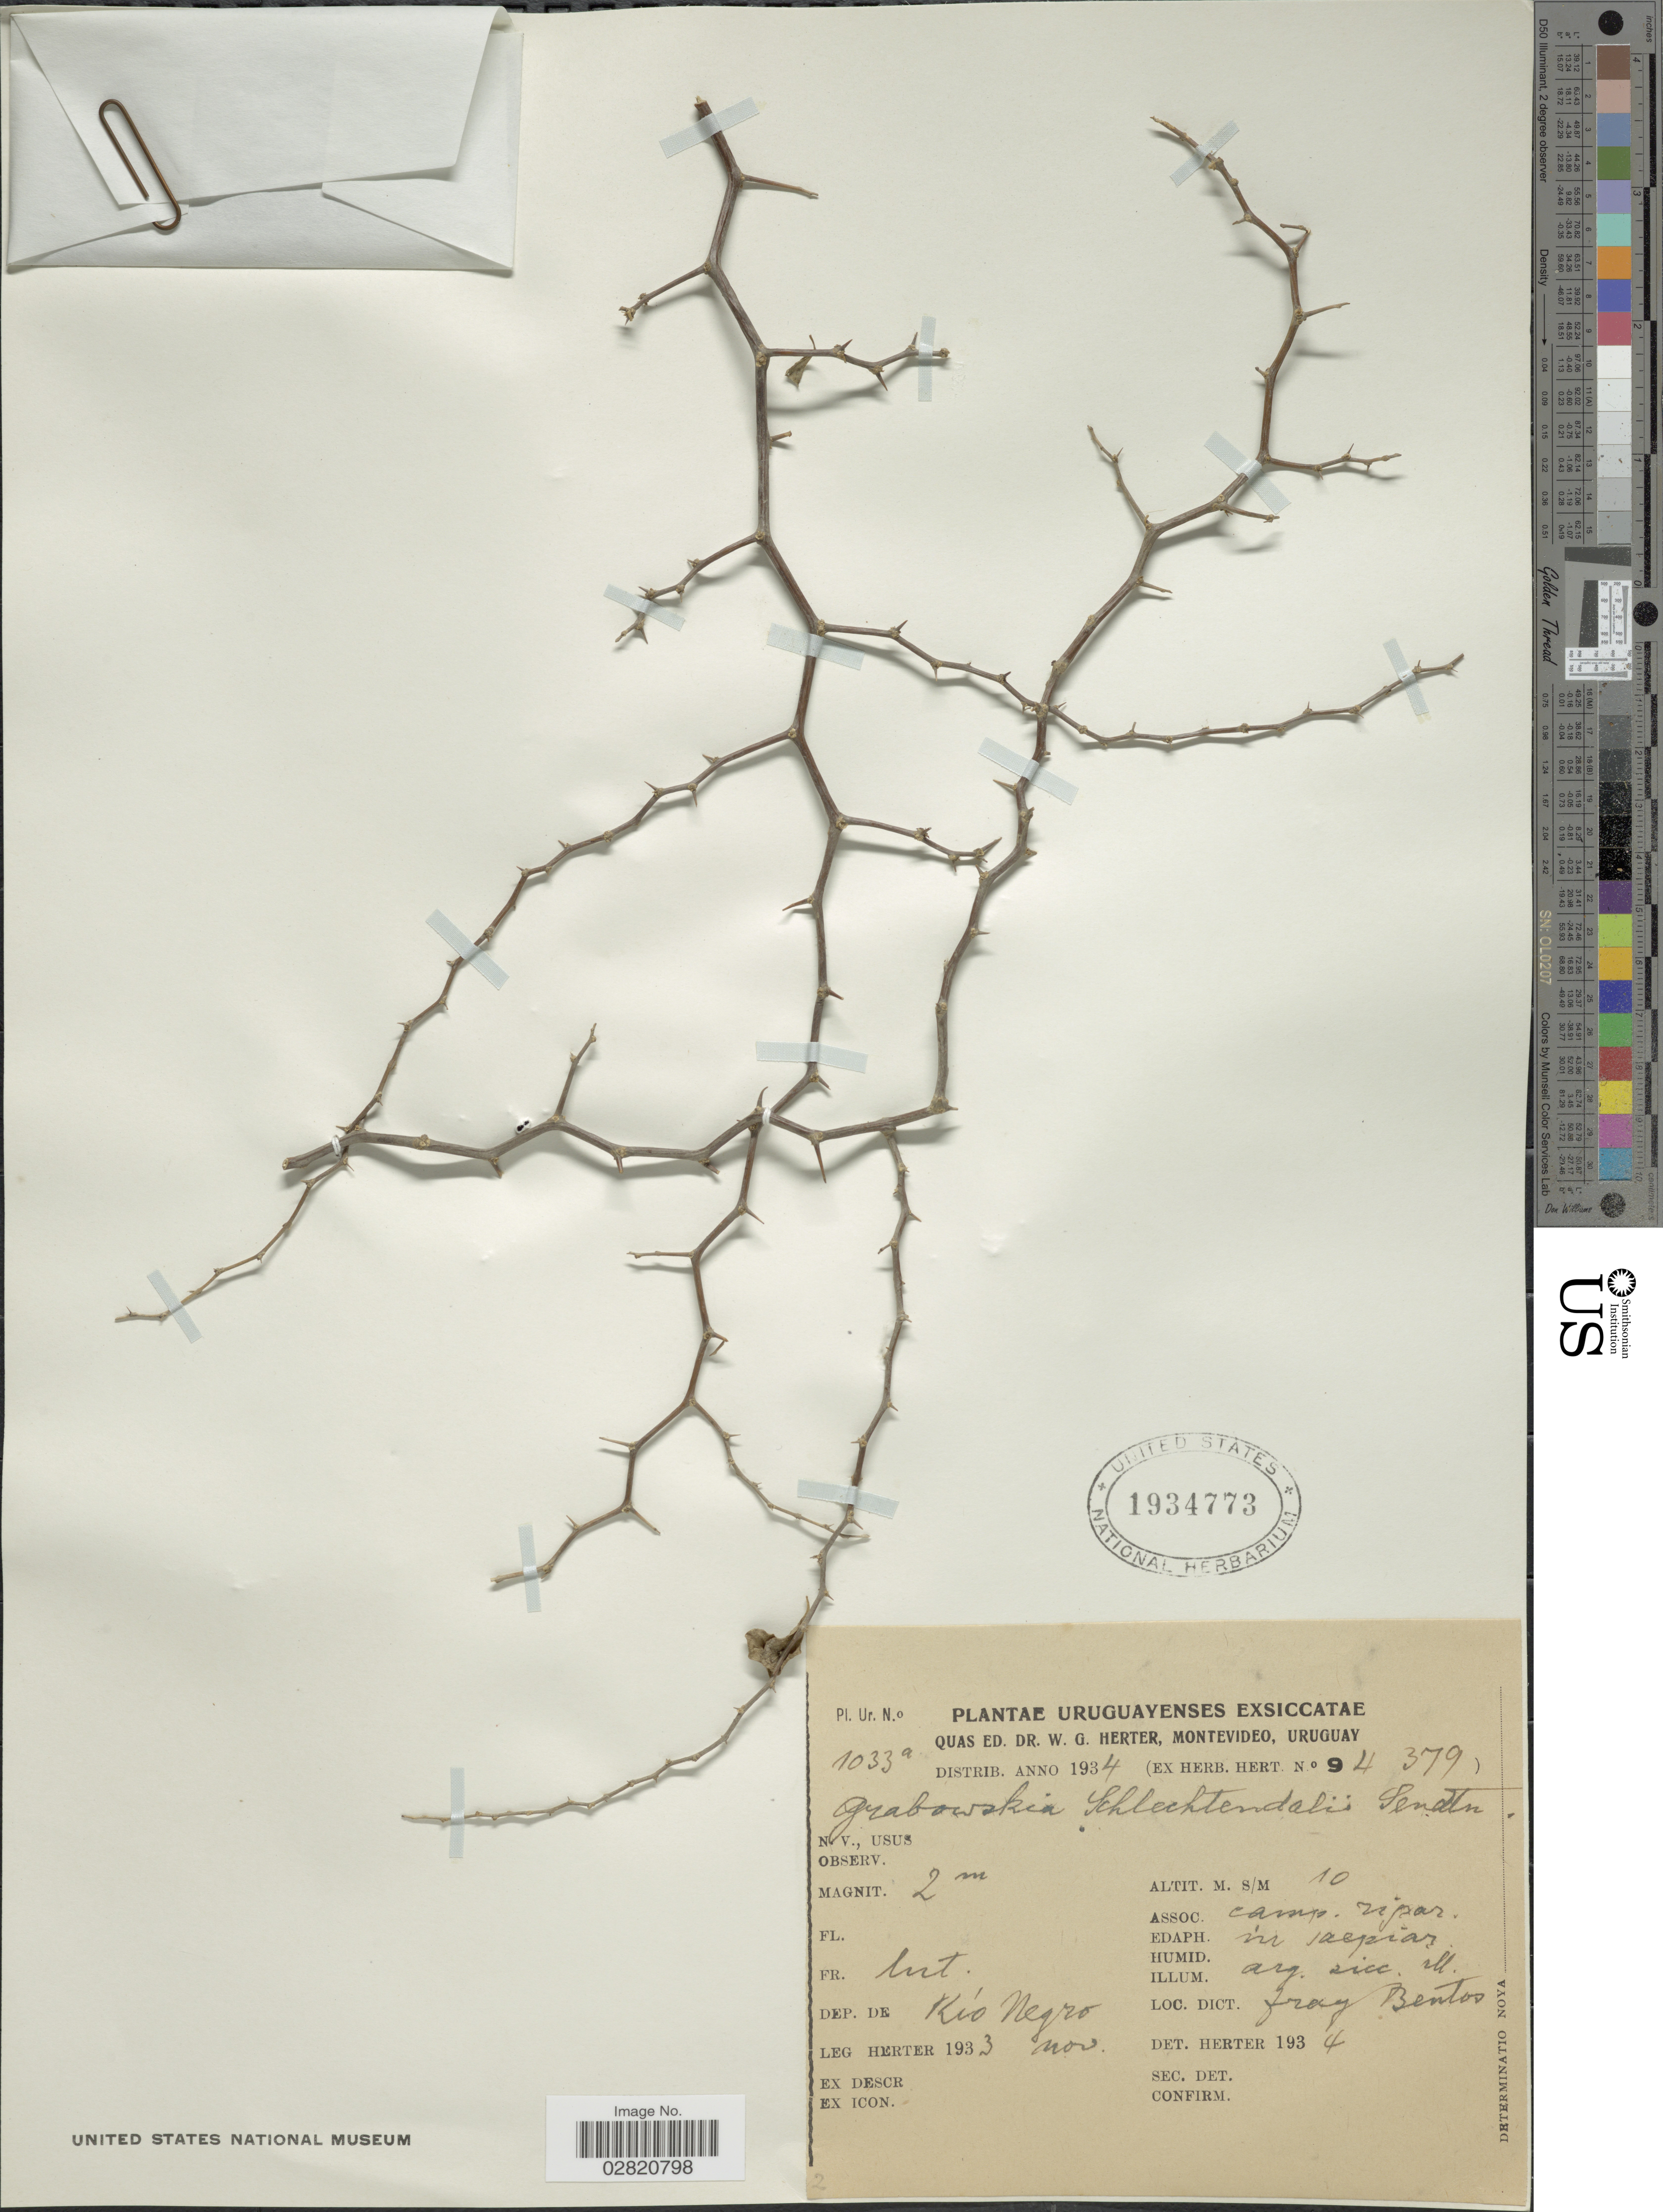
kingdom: Plantae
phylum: Tracheophyta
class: Magnoliopsida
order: Solanales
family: Solanaceae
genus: Grabowskia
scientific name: Grabowskia duplicata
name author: Arn.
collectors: Herter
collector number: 94379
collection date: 1933-11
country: Uruguay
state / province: Rio Negro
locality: Dep. de Río Negri, Fray Bentos.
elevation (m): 10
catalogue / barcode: US 1934773